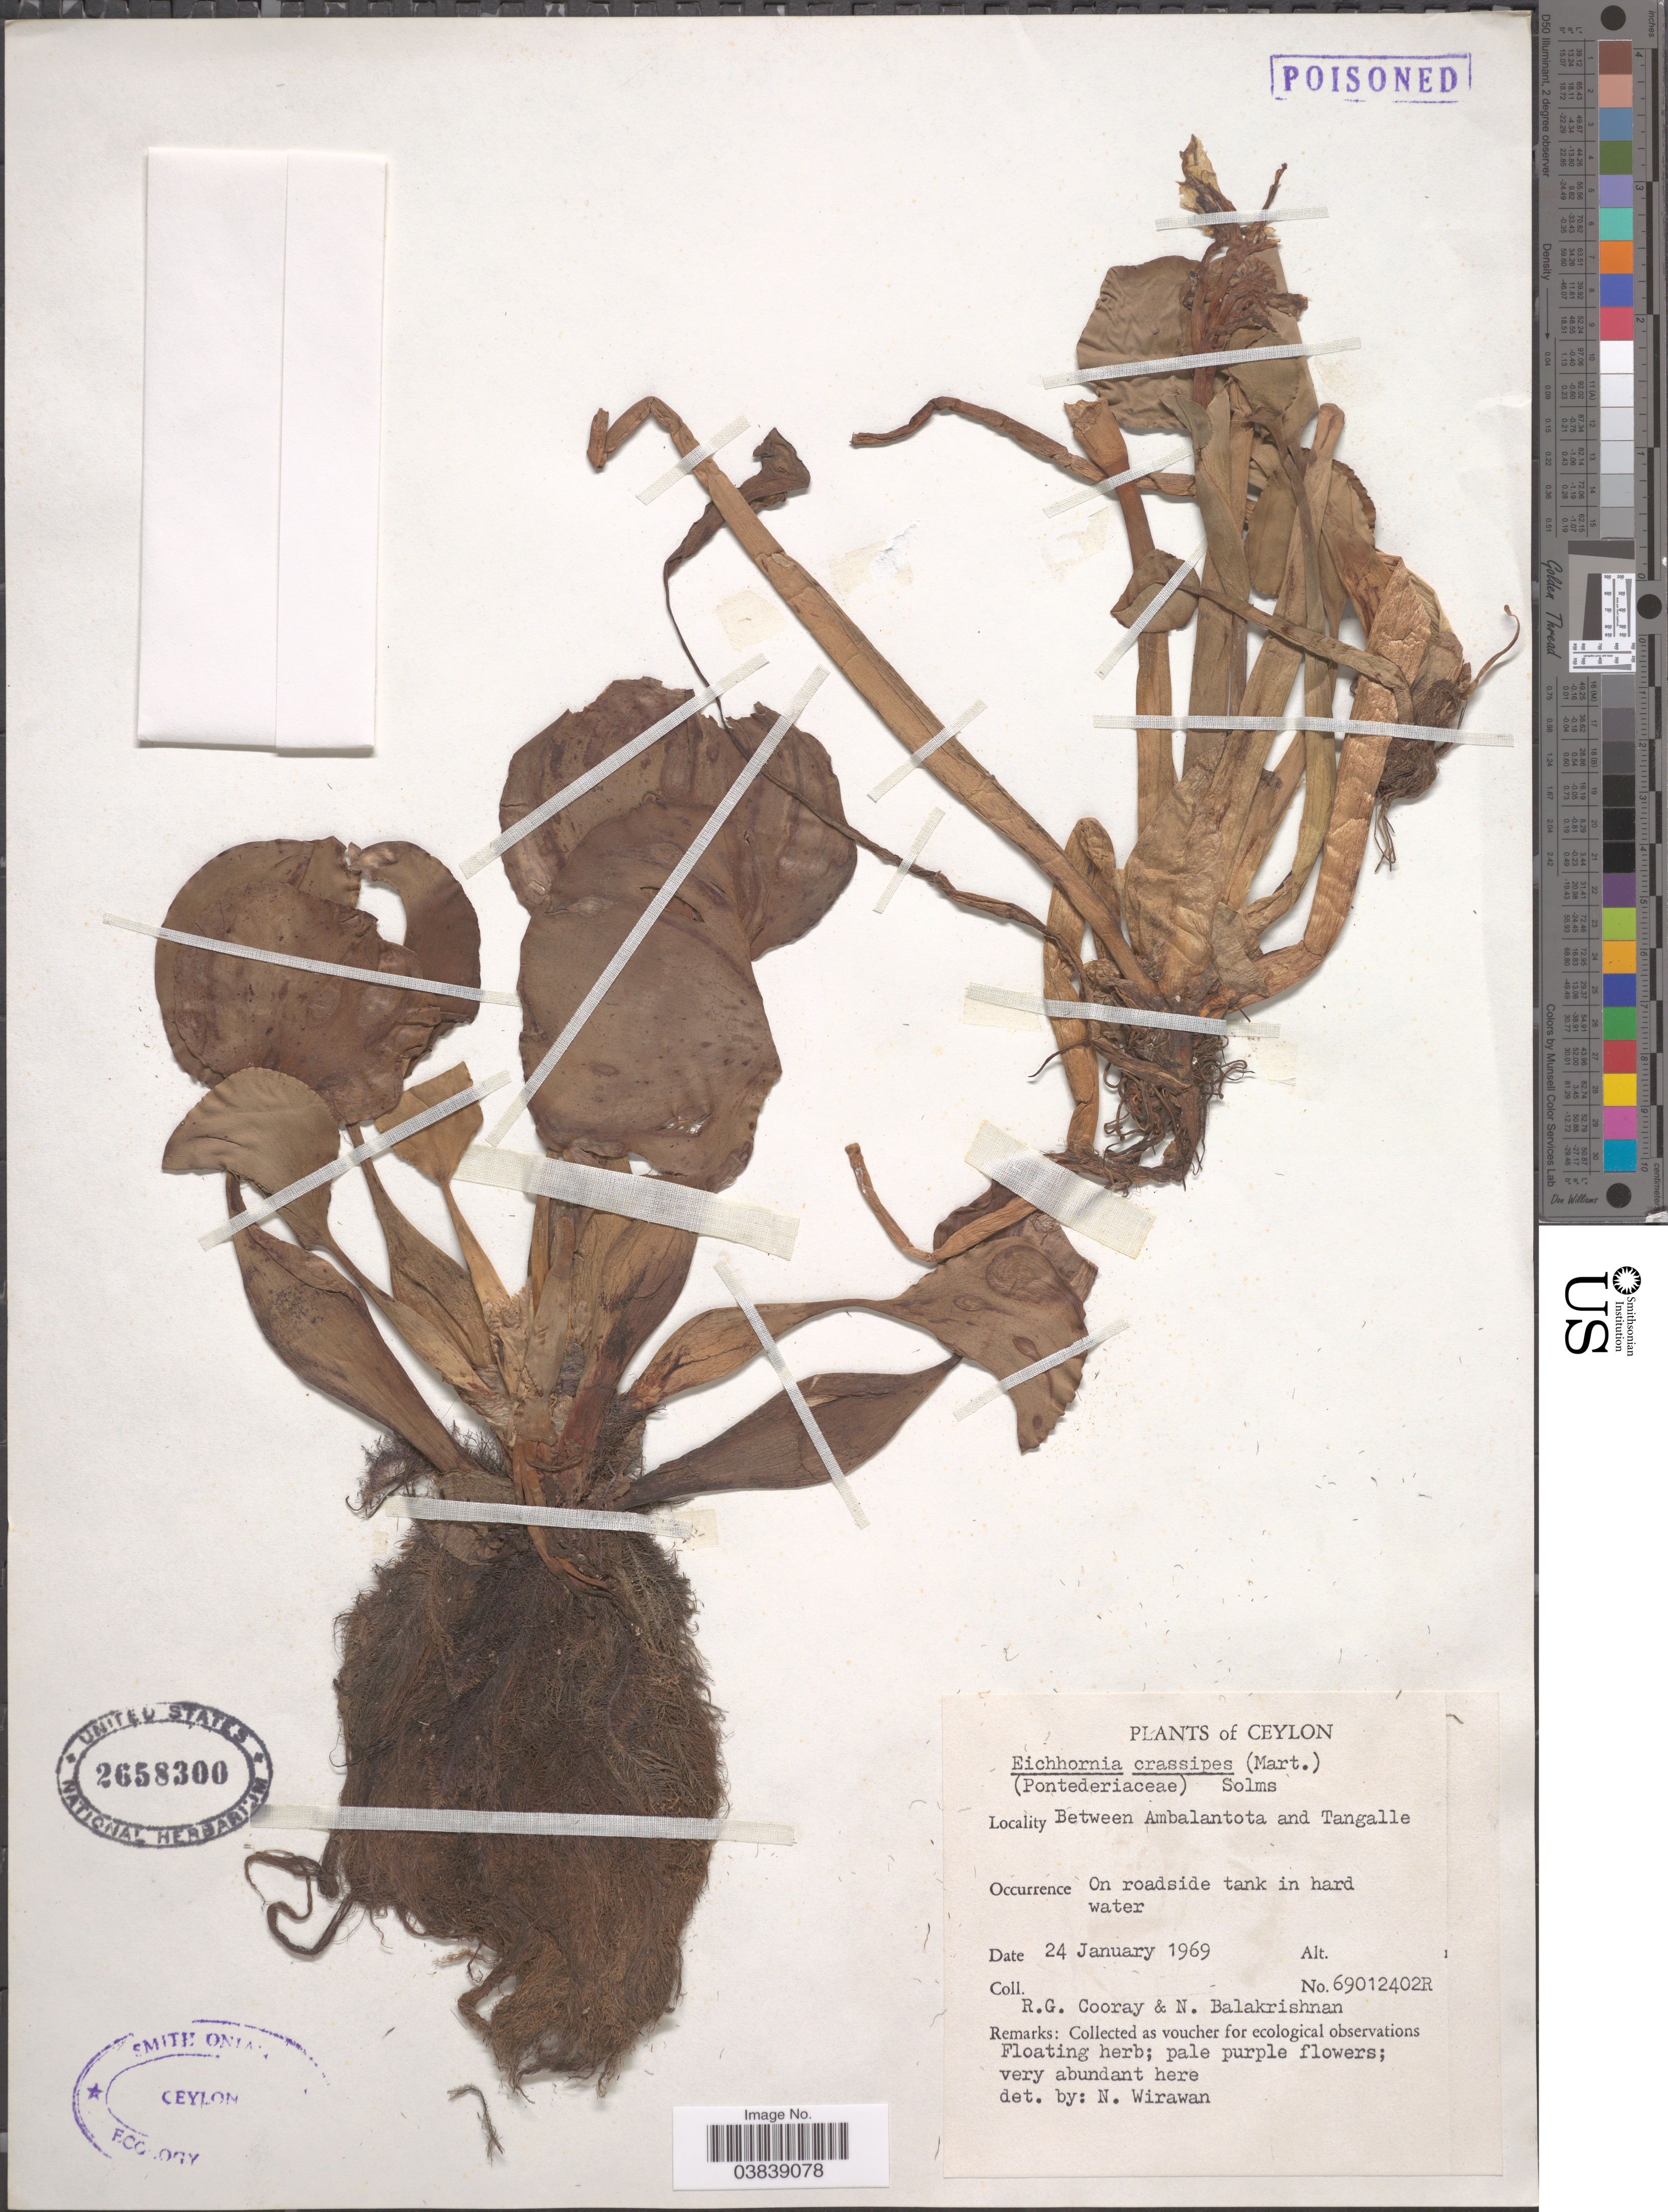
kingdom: Plantae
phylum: Tracheophyta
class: Liliopsida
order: Commelinales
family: Pontederiaceae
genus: Eichhornia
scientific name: Eichhornia crassipes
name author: (Mart.) Solms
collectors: R. Cooray & N. Balakrishnan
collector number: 69012402R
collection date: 1969-01-24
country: Sri Lanka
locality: Ceylon. Between Ambalantota and Tangalle.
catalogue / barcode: US 2658300